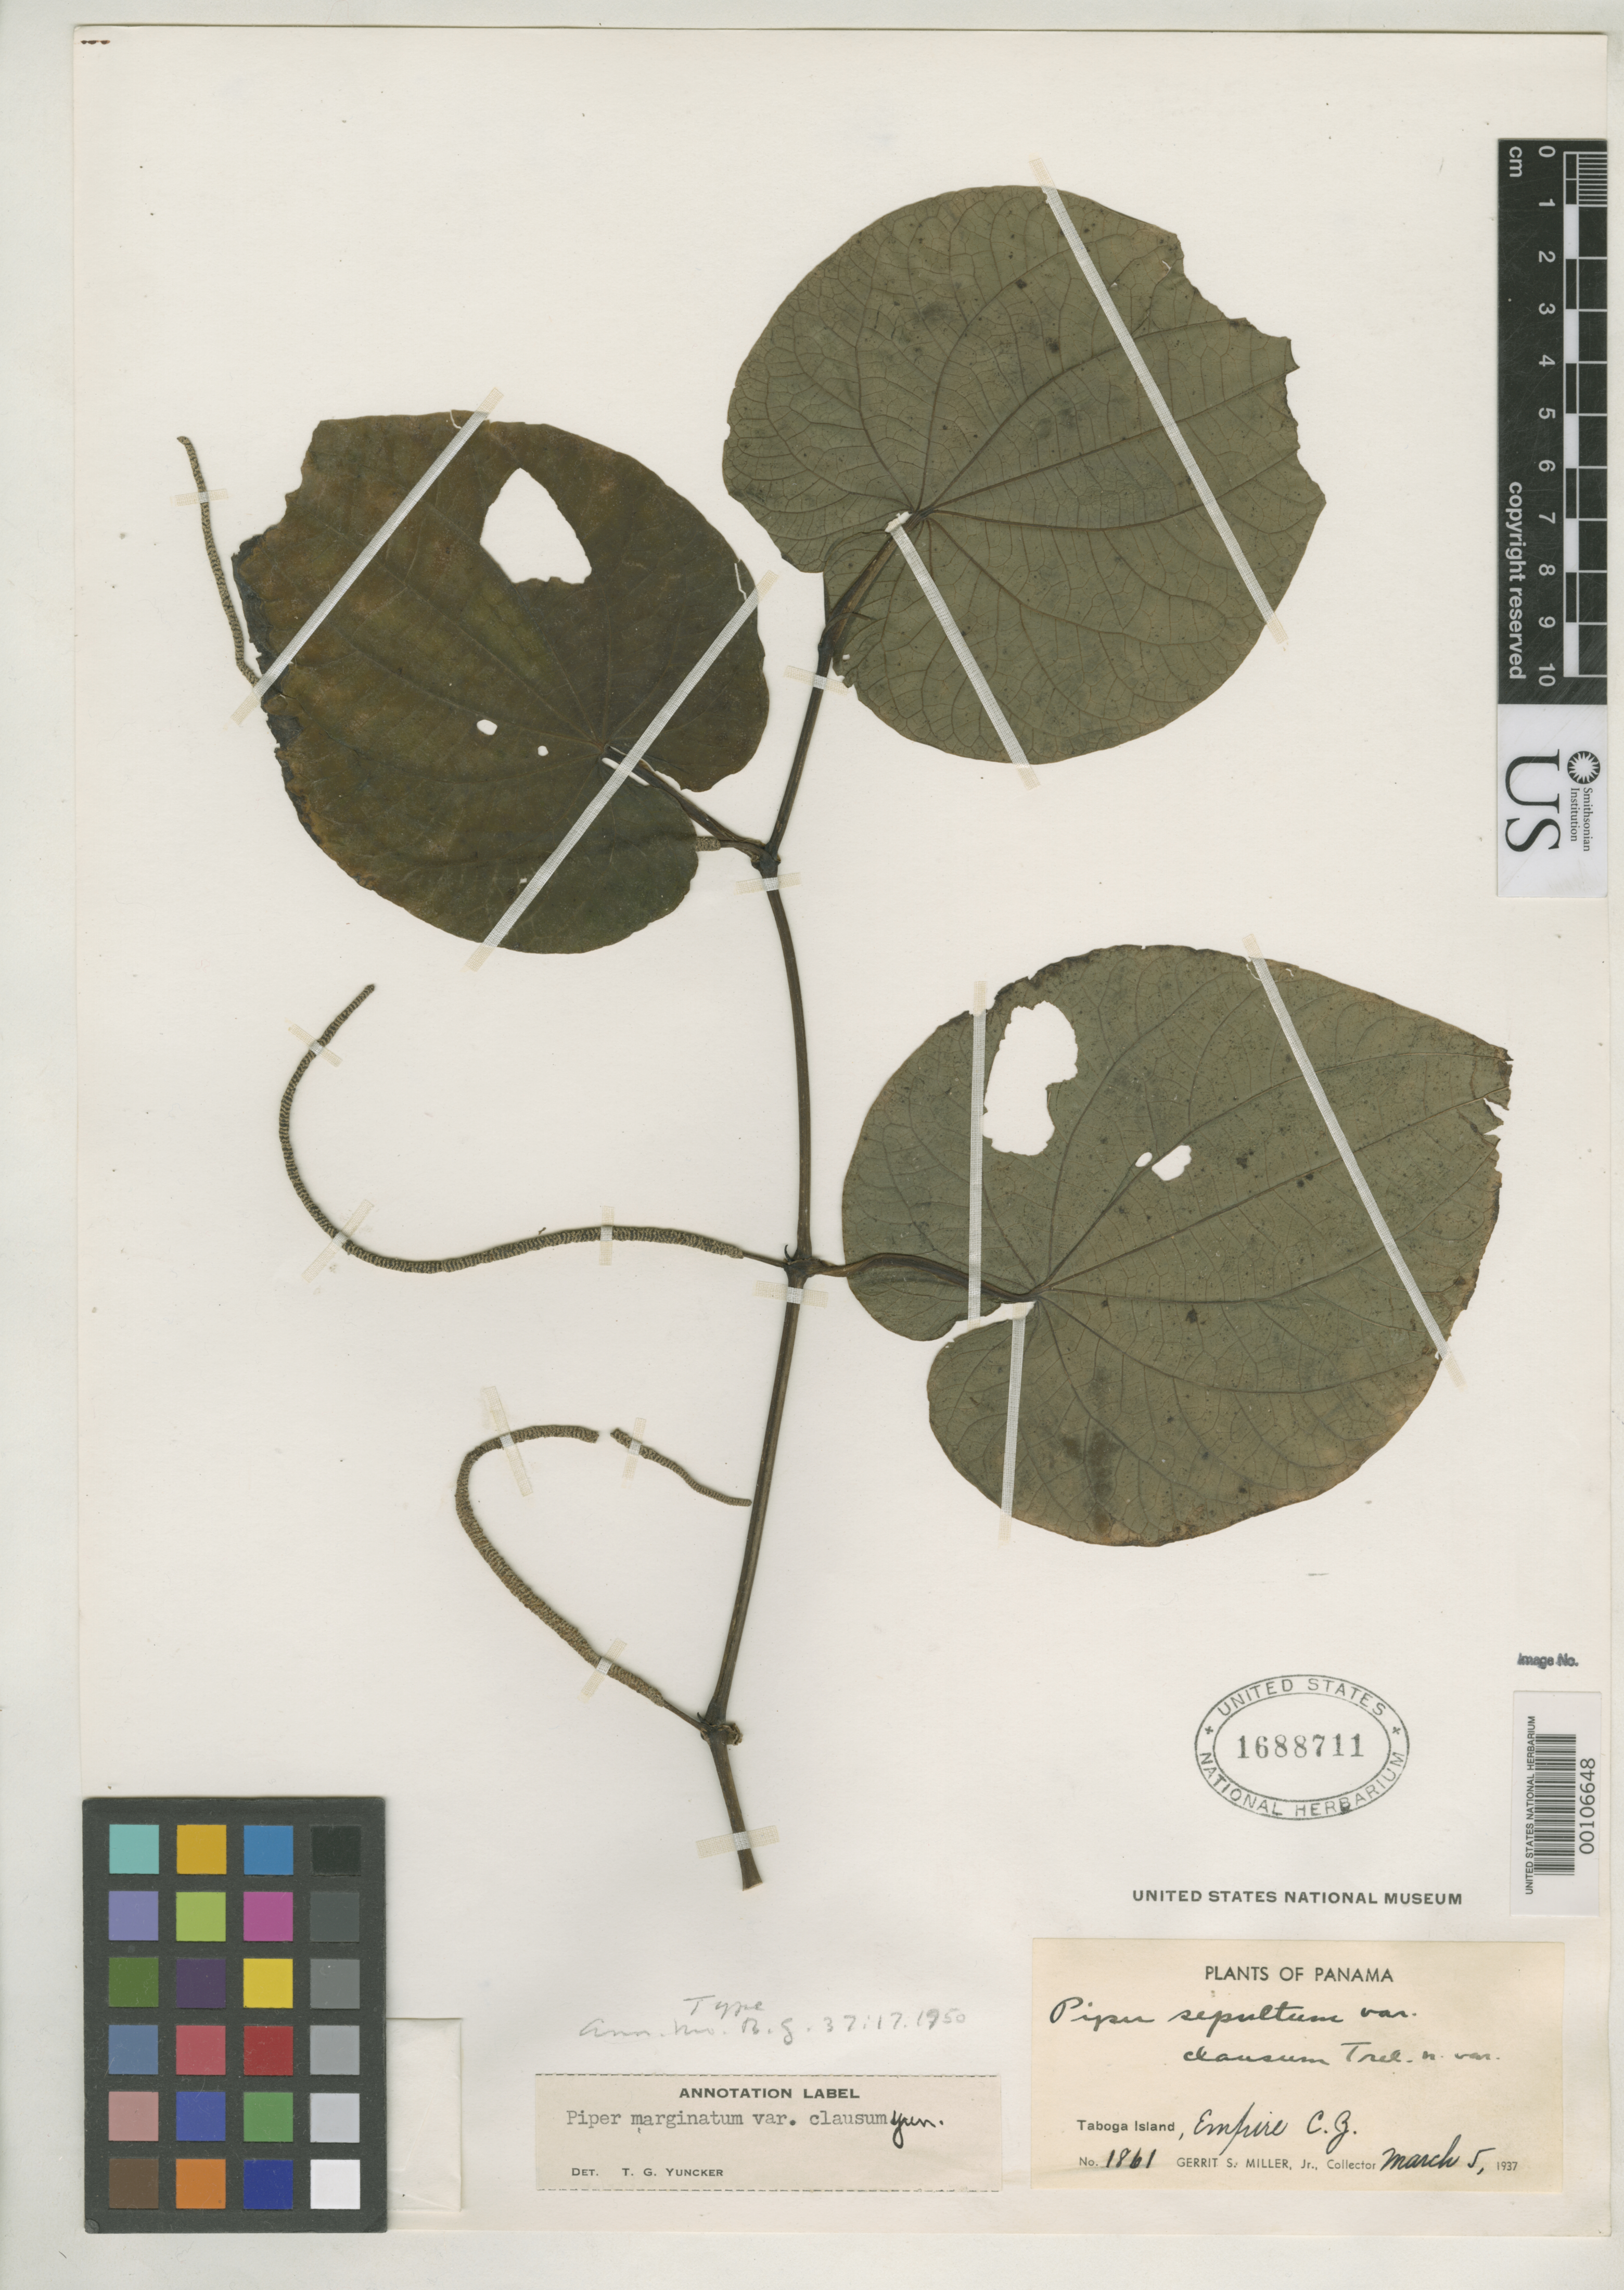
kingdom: Plantae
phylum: Tracheophyta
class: Magnoliopsida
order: Piperales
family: Piperaceae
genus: Piper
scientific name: Piper marginatum var. clausum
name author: Yunck.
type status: Holotype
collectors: G. S. Miller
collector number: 1861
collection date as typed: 05 Mar 1937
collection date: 1937-03-05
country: Panama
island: Taboga Island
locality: Empire C.Z.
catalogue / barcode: US 1688711